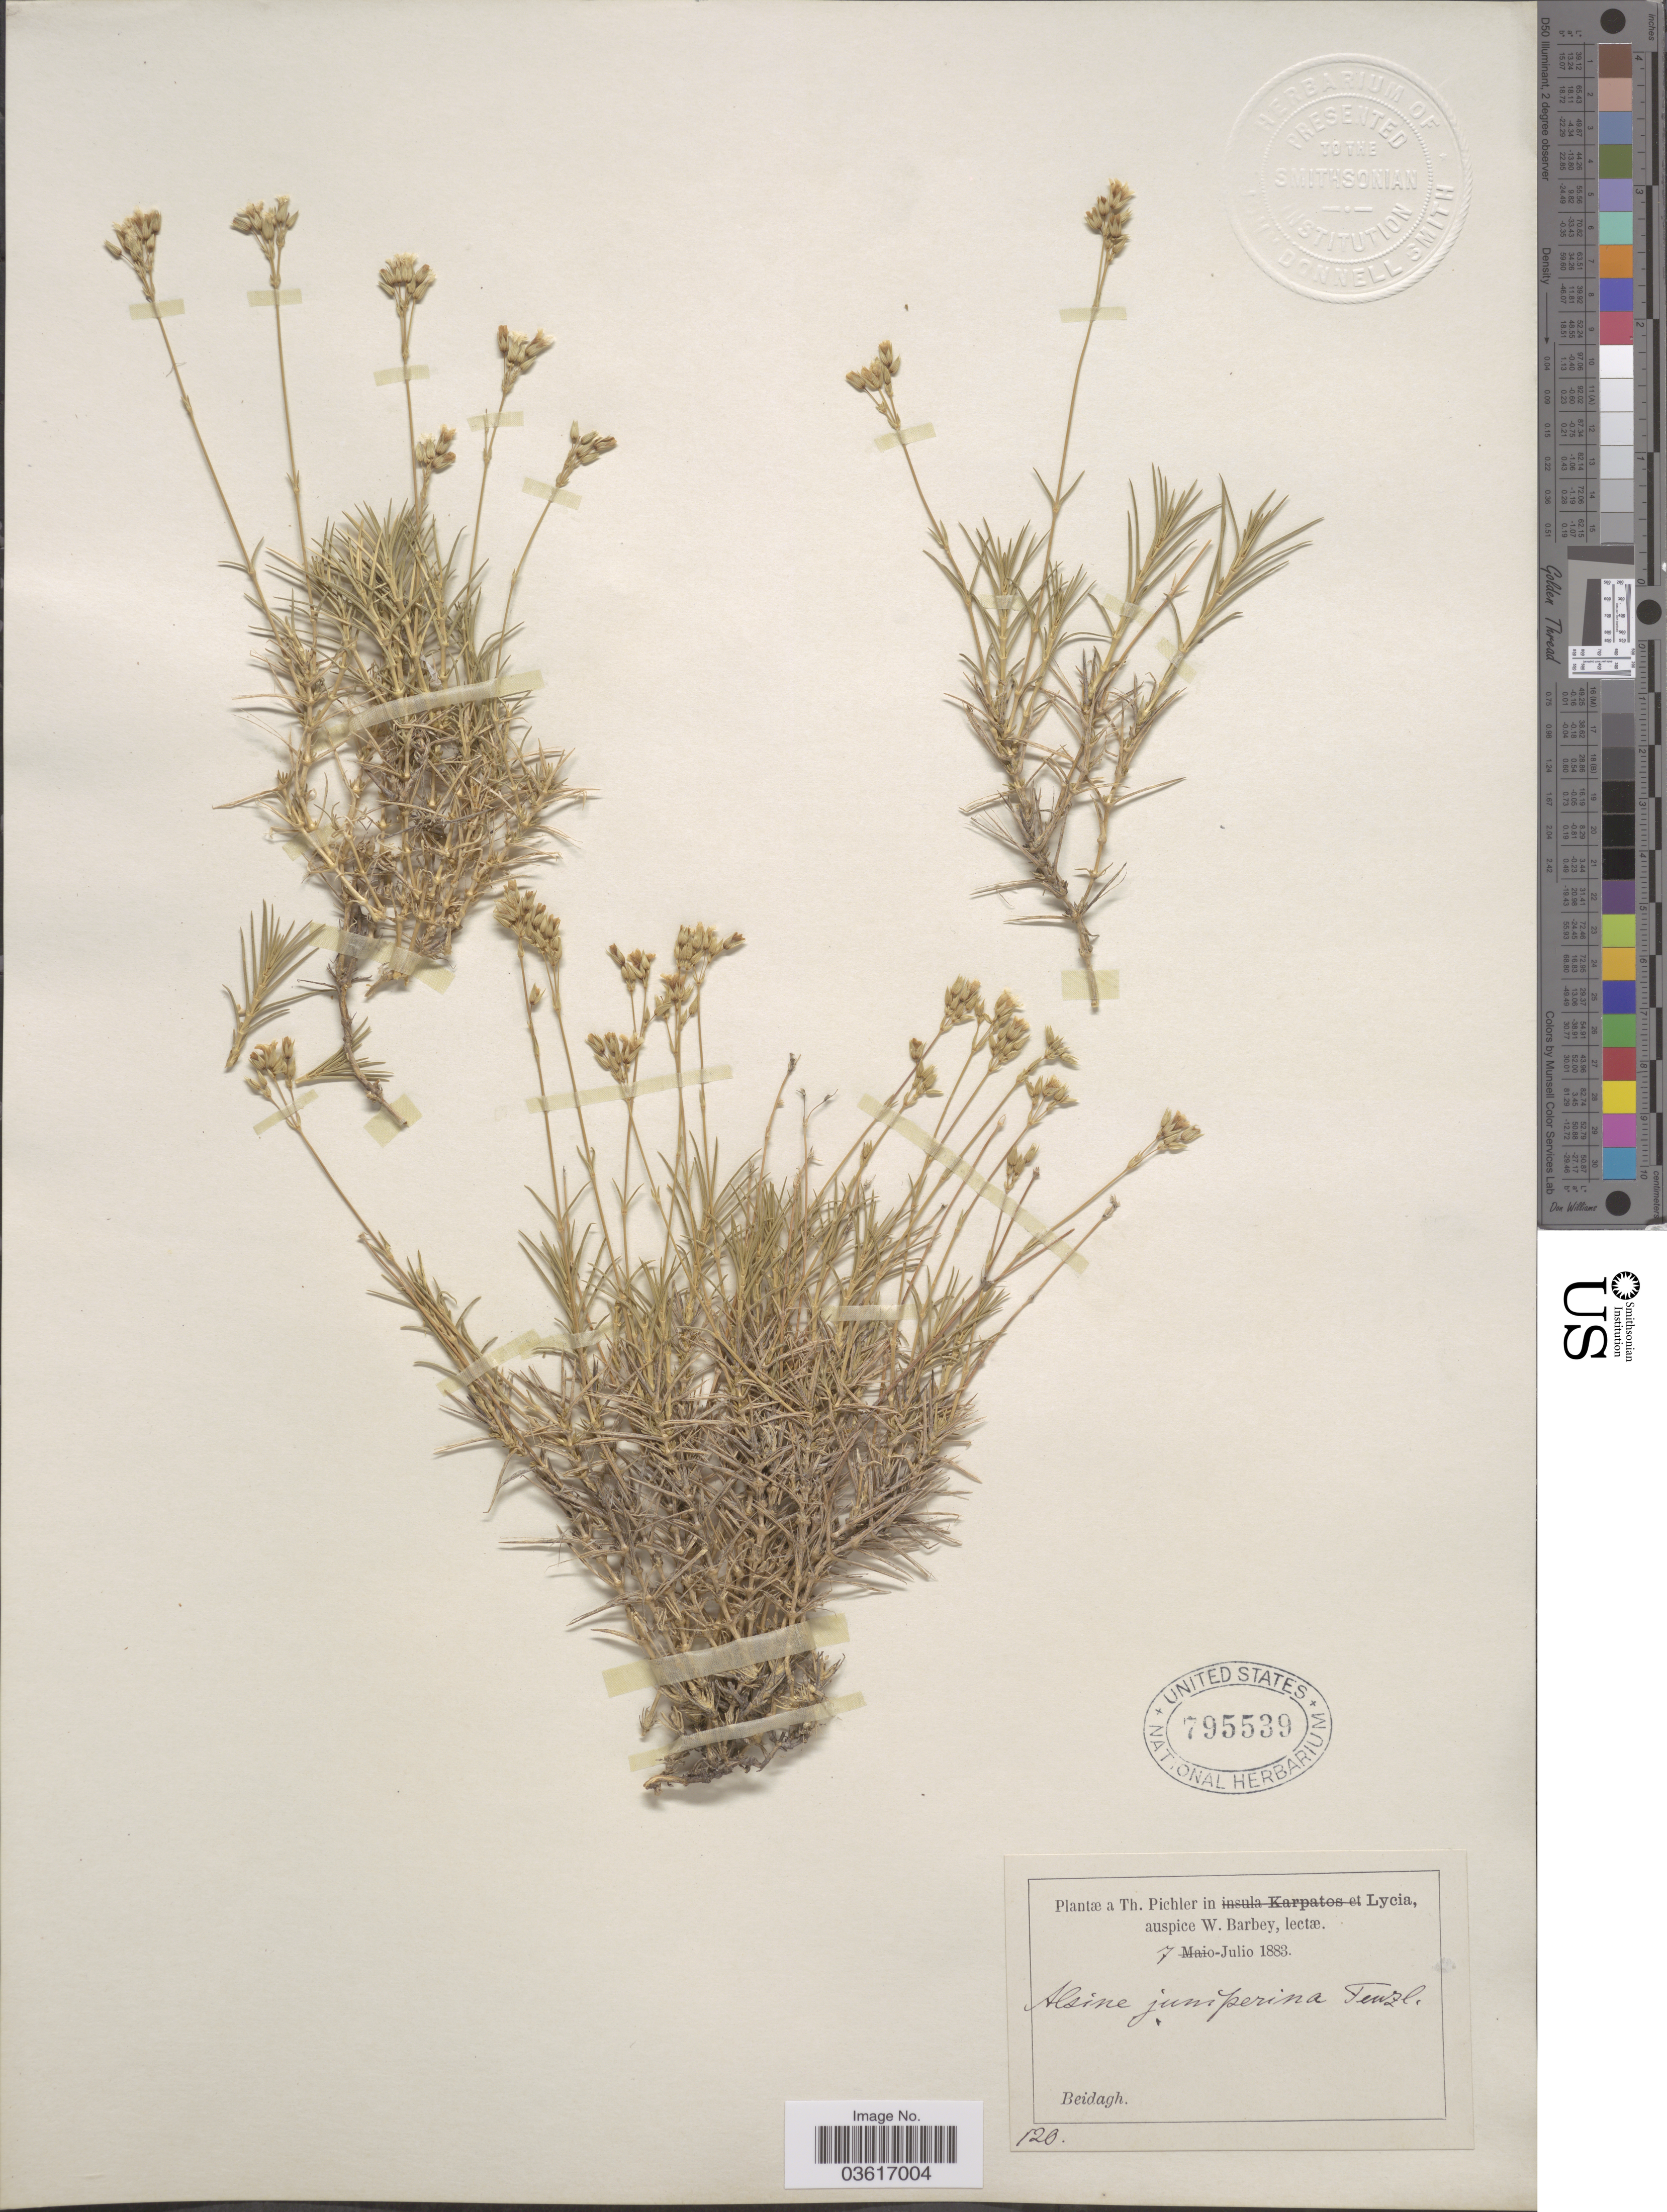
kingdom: Plantae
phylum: Tracheophyta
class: Magnoliopsida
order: Caryophyllales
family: Caryophyllaceae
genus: Minuartia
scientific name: Minuartia juniperina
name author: (L.) Maire & Petitm.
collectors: T. Pichler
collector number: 120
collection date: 1883-07-07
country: Turkey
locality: Lycia. Beidagh.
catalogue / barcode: US 795539